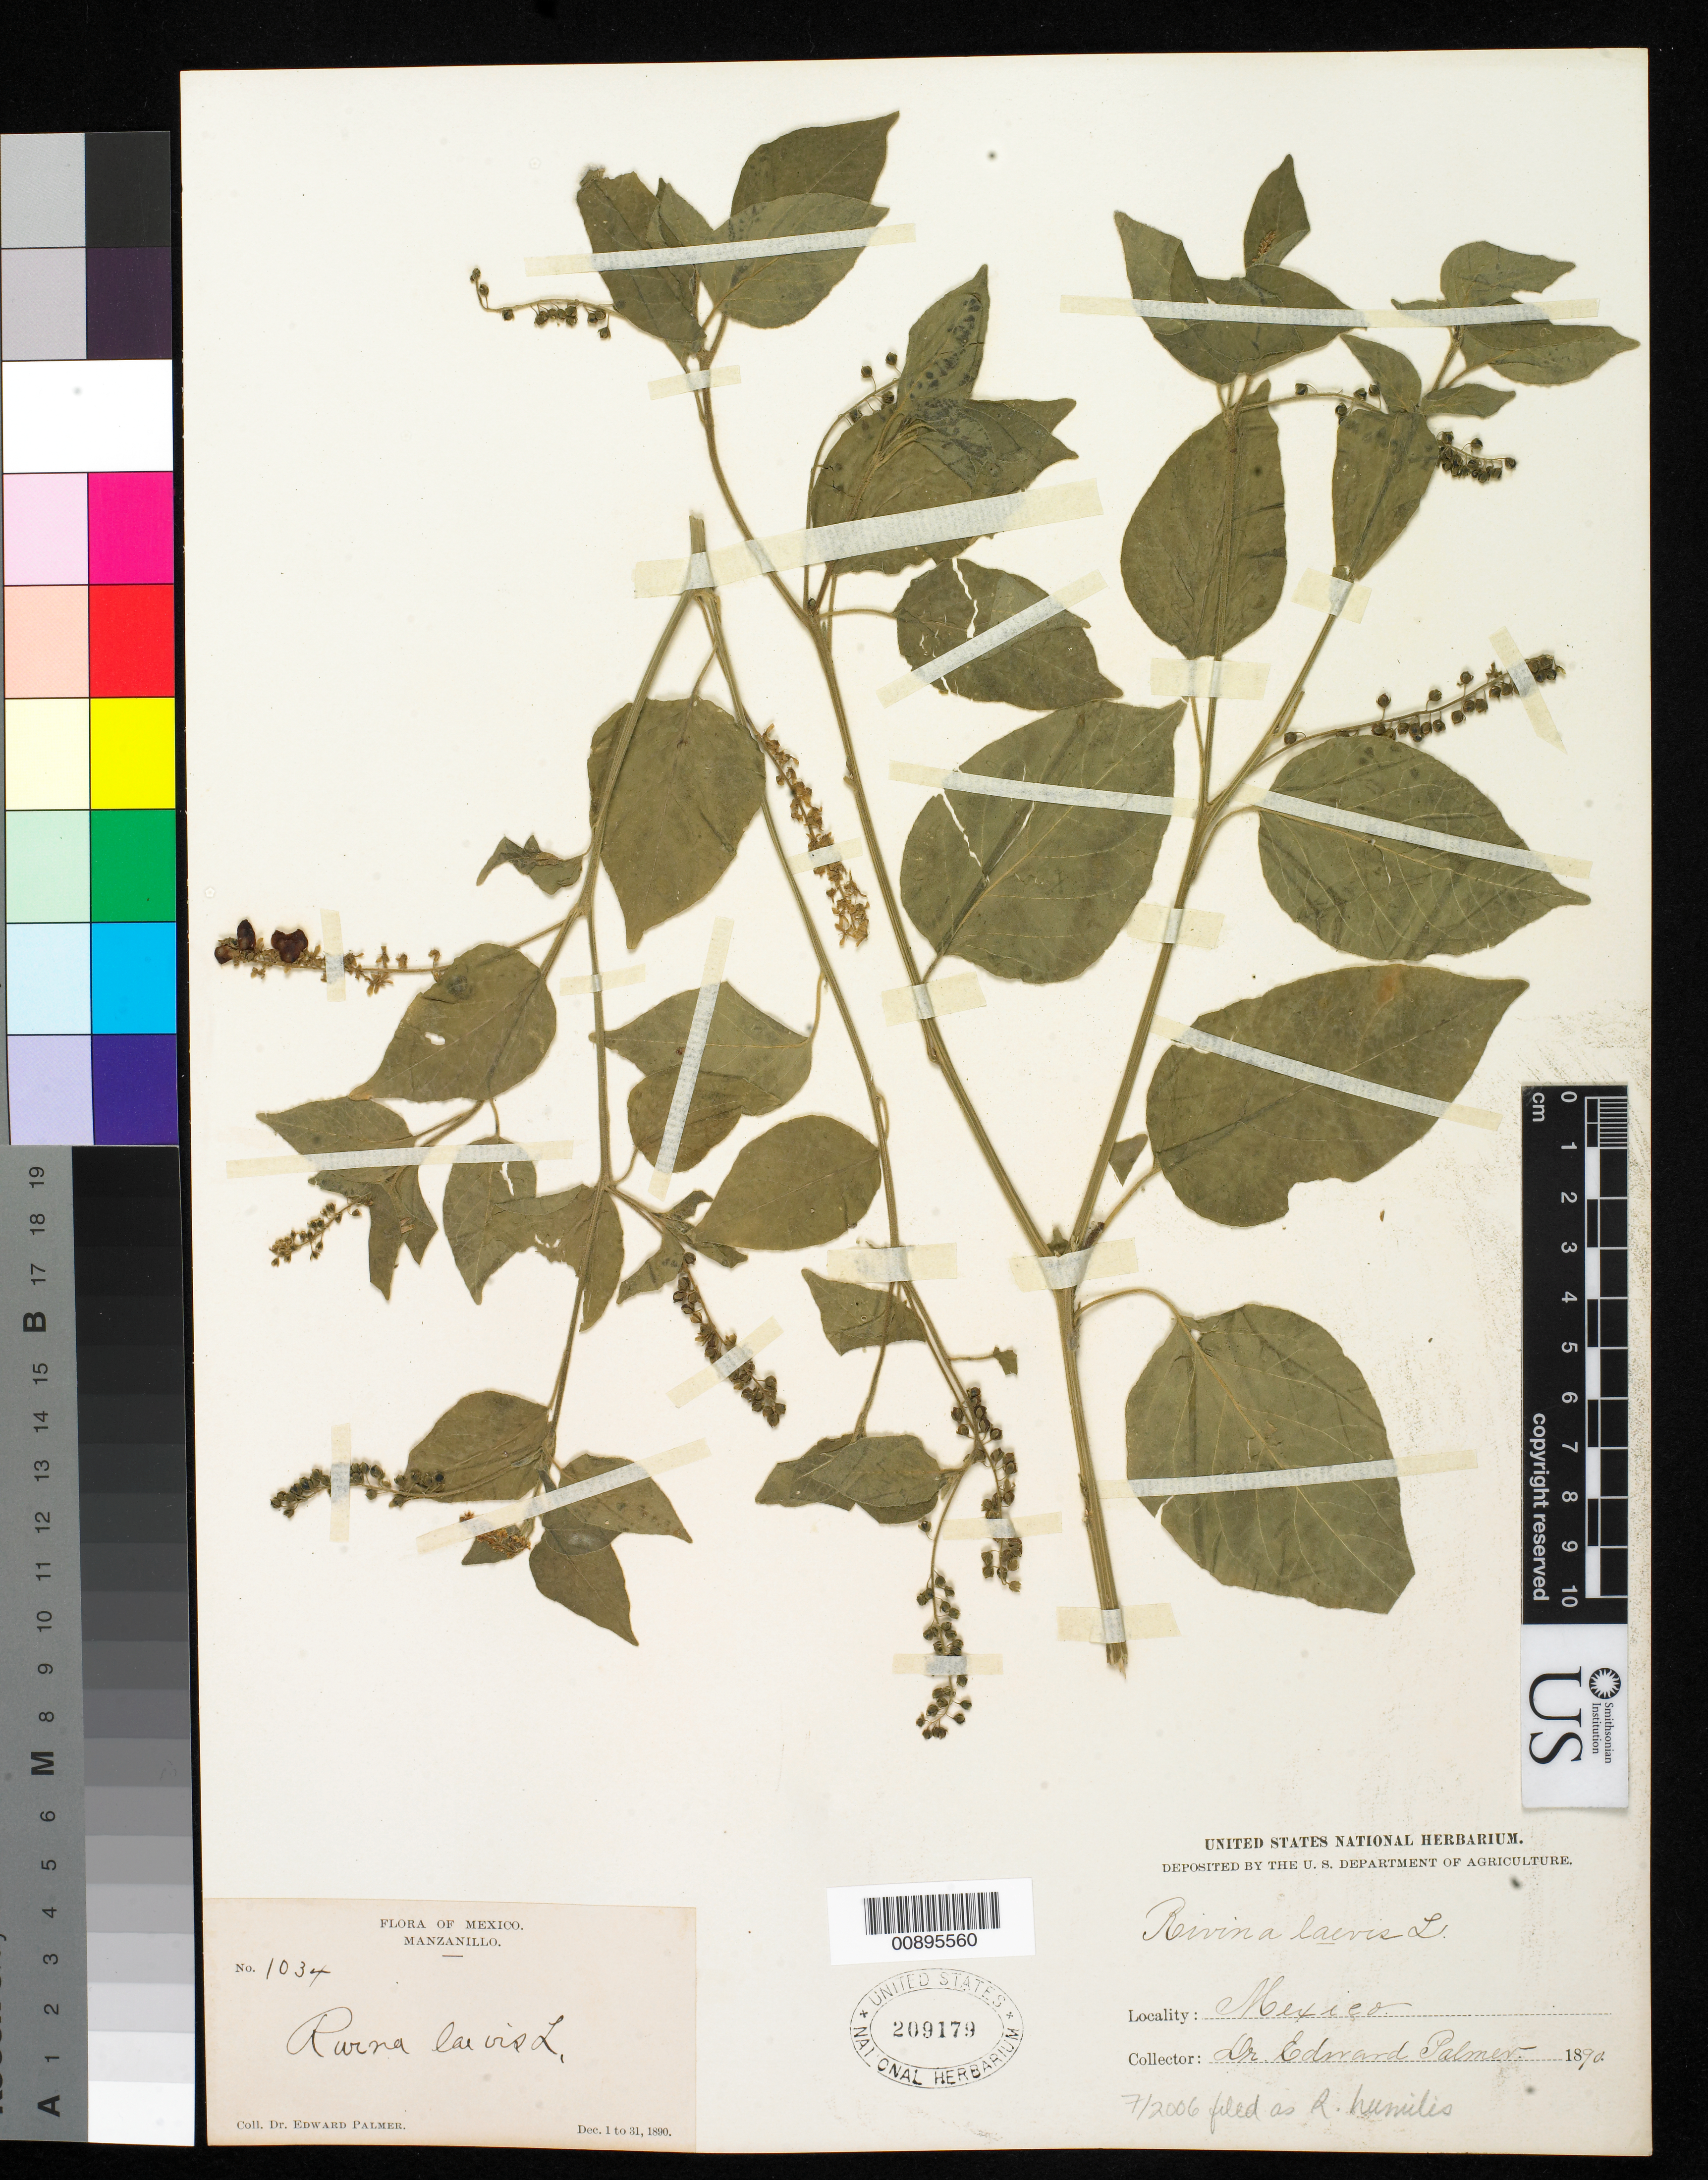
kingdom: Plantae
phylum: Tracheophyta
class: Magnoliopsida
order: Caryophyllales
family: Phytolaccaceae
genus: Rivina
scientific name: Rivina humilis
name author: L.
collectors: E. Palmer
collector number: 1034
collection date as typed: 01 Dec 1890 to 31 Dec 1890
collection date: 1890-12-01/1890-12-31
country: Mexico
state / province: Colima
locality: Manzanillo, Colima.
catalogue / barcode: US 209179